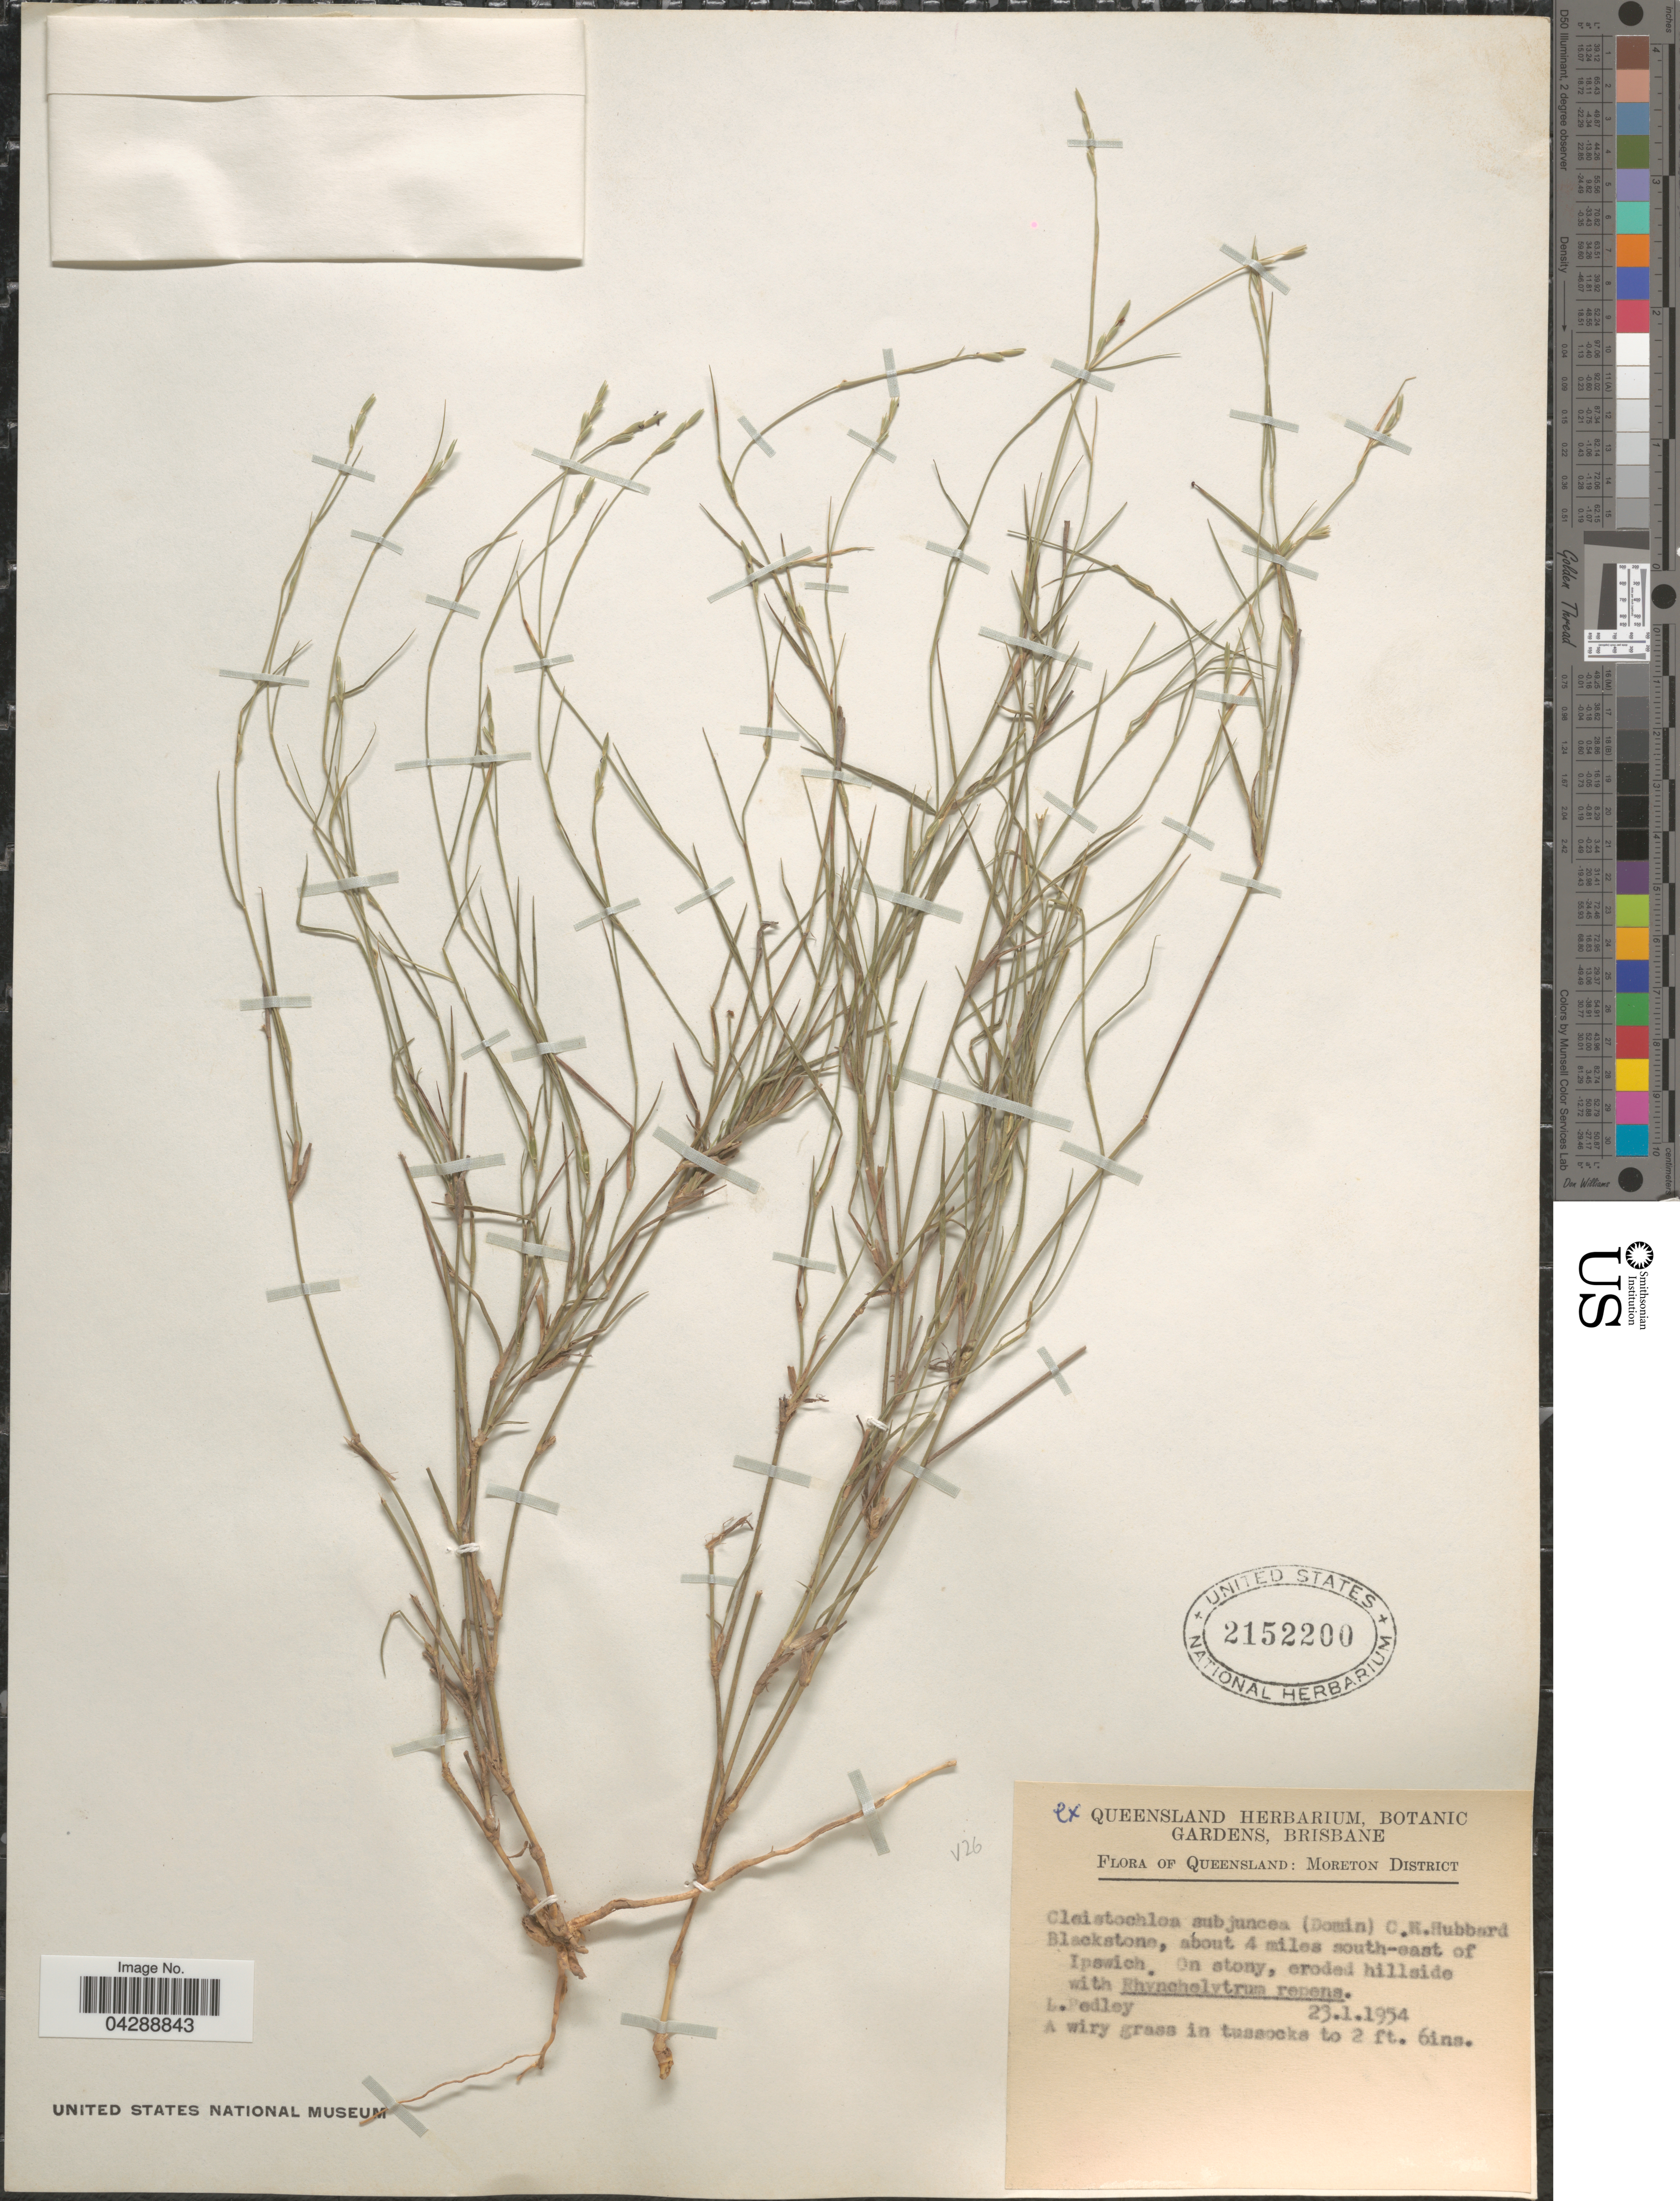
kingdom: Plantae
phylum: Tracheophyta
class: Liliopsida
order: Poales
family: Poaceae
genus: Cleistochloa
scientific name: Cleistochloa subjuncea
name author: C. E. Hubb.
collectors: L. Pedley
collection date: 1954-01-23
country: Australia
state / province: Queensland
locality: Moreton District. Blackstone, about 4 miles south-east of Ipswich. On stony, eroded hillside.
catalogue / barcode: US 2152200